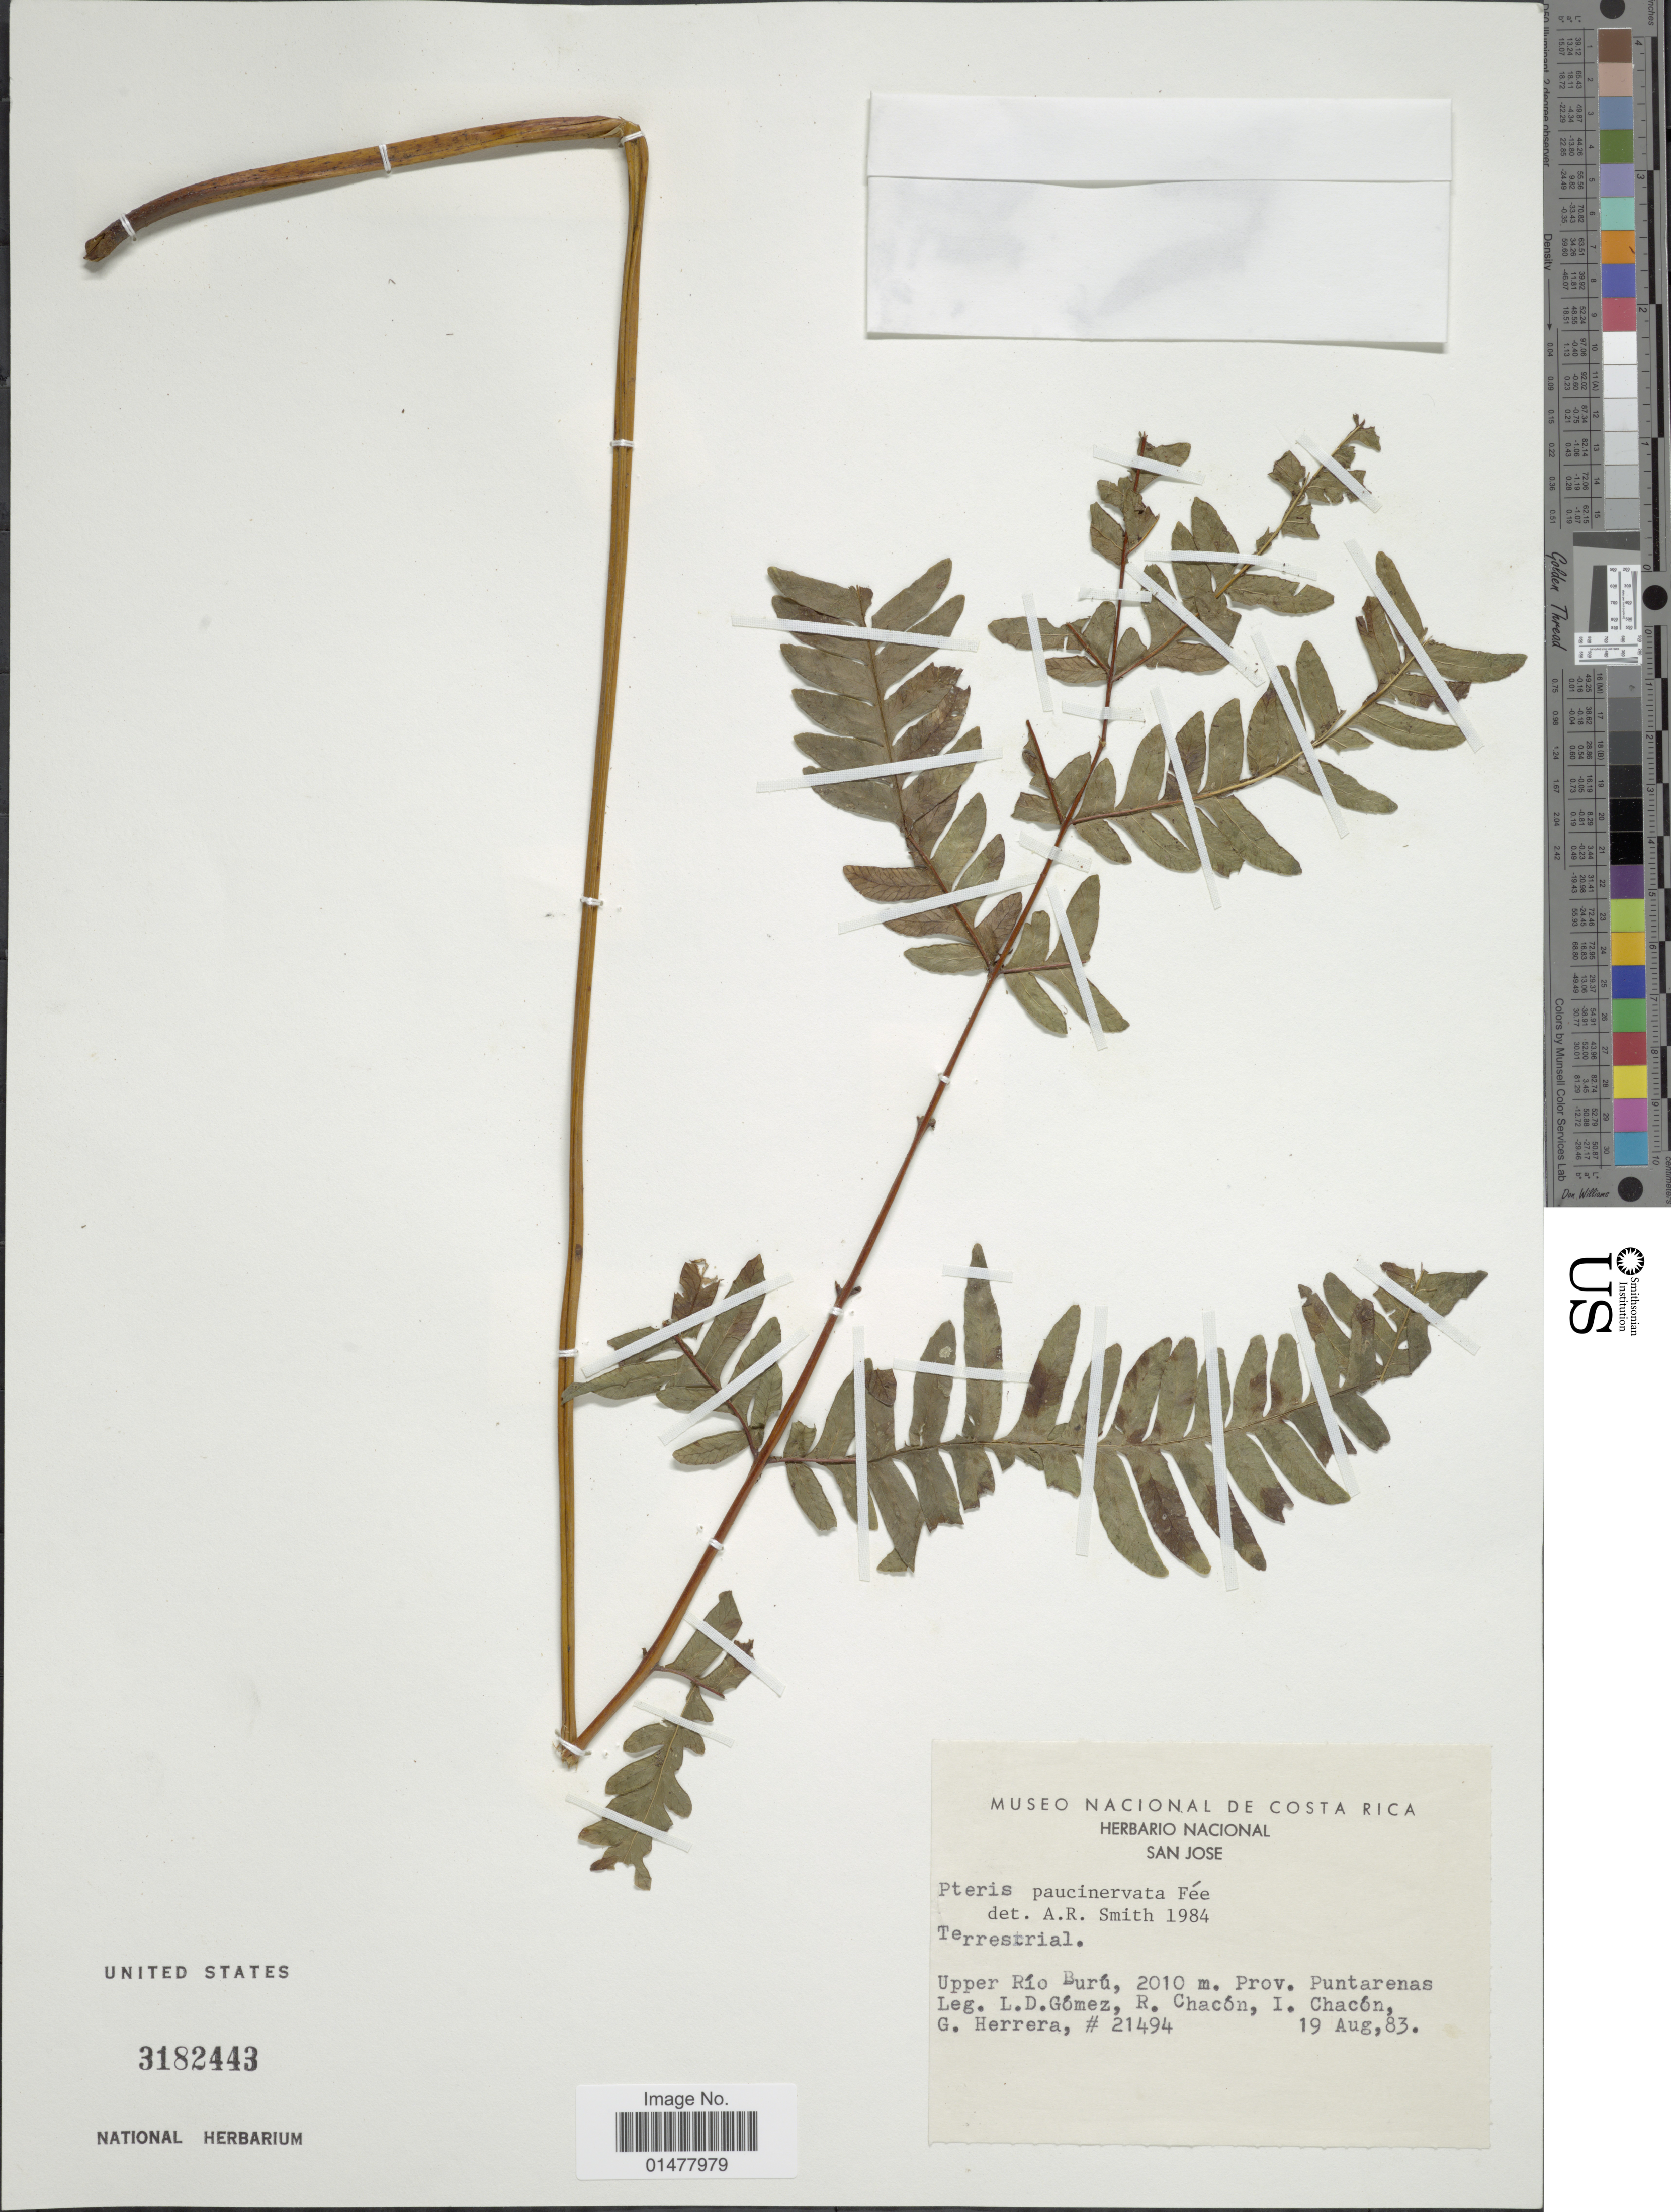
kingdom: Plantae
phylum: Tracheophyta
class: Polypodiopsida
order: Polypodiales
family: Pteridaceae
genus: Pteris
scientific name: Pteris paucinervata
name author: Fée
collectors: L. Gomez, R. Chacón, I. Chacon & G. Herrera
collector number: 21494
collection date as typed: Transcribed d/m/y: 19/8/83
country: Costa Rica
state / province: Puntarenas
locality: Upper Rio Burú, prov. Puntarenas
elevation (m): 2010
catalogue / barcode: US 3182443